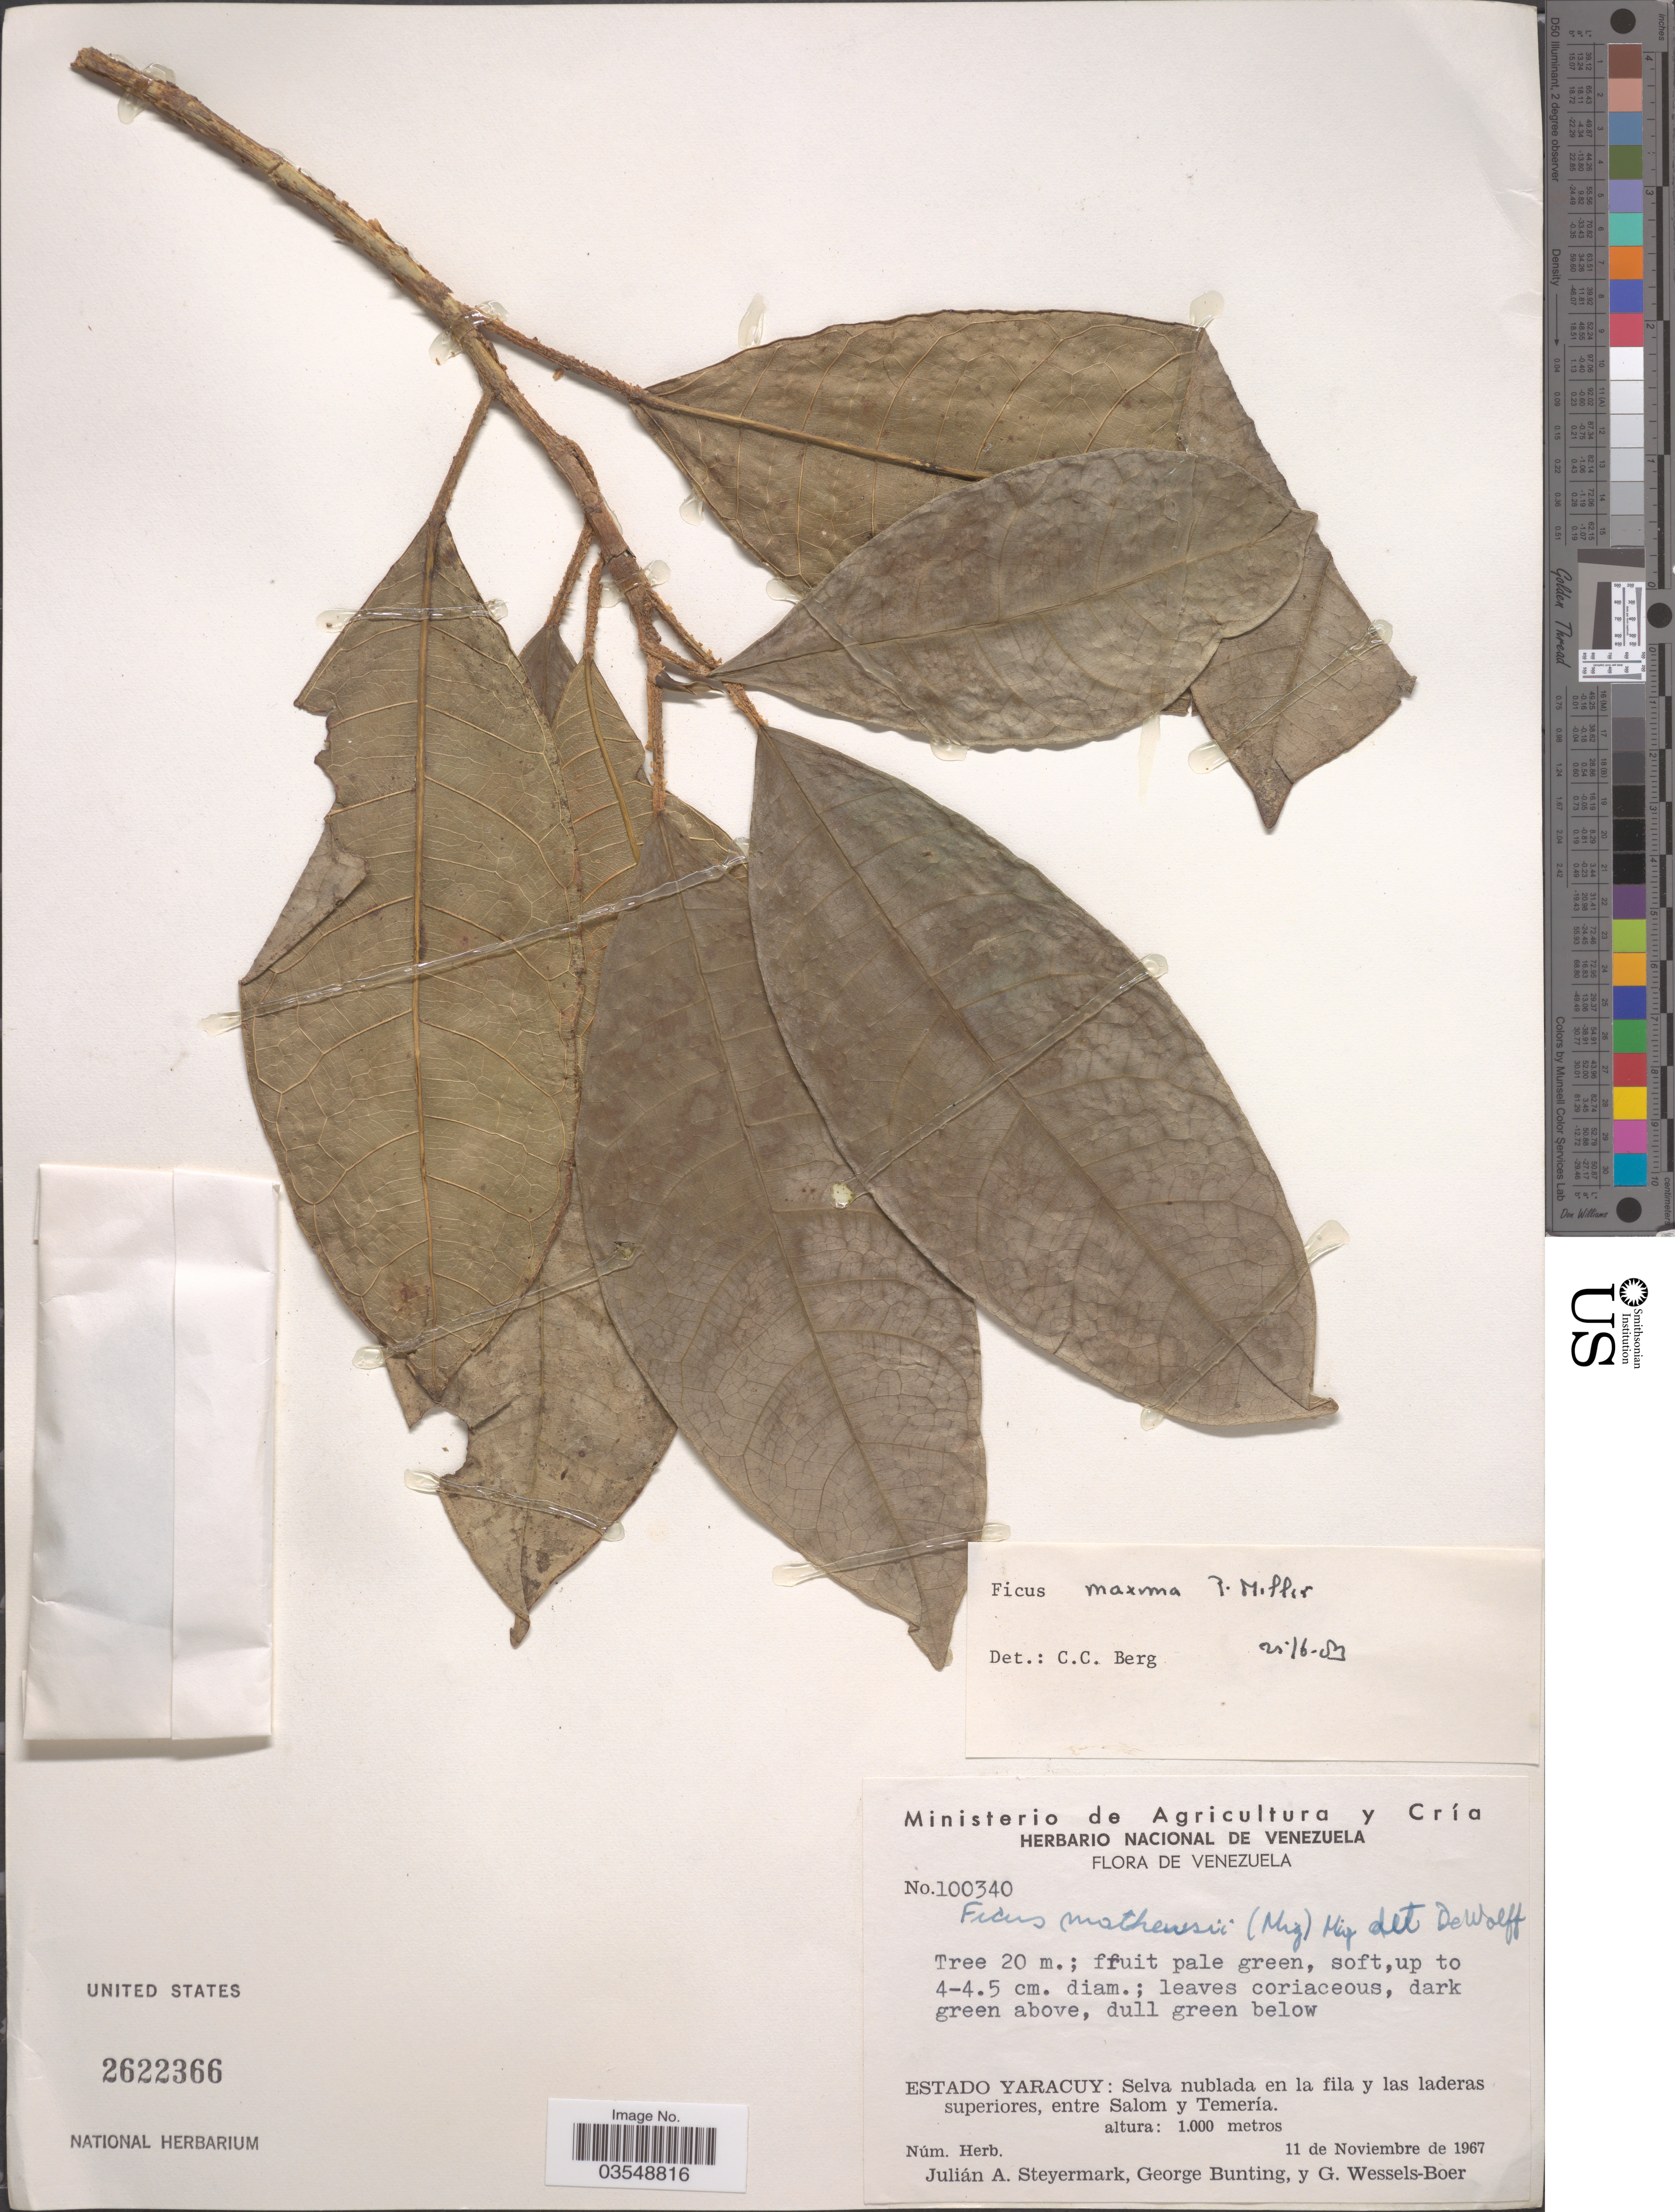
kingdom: Plantae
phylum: Tracheophyta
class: Magnoliopsida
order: Rosales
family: Moraceae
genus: Ficus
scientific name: Ficus radula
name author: Humb. & Bonpl. ex Willd.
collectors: J. Steyermark, G. S. Bunting & G. Wessels Boer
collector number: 100340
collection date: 1967-11-11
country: Venezuela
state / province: Yaracuy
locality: Estado Yaracuy: Selva nublada en la fila y las laderas superiores, entre Salom y Temería.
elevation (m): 1000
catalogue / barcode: US 2622366